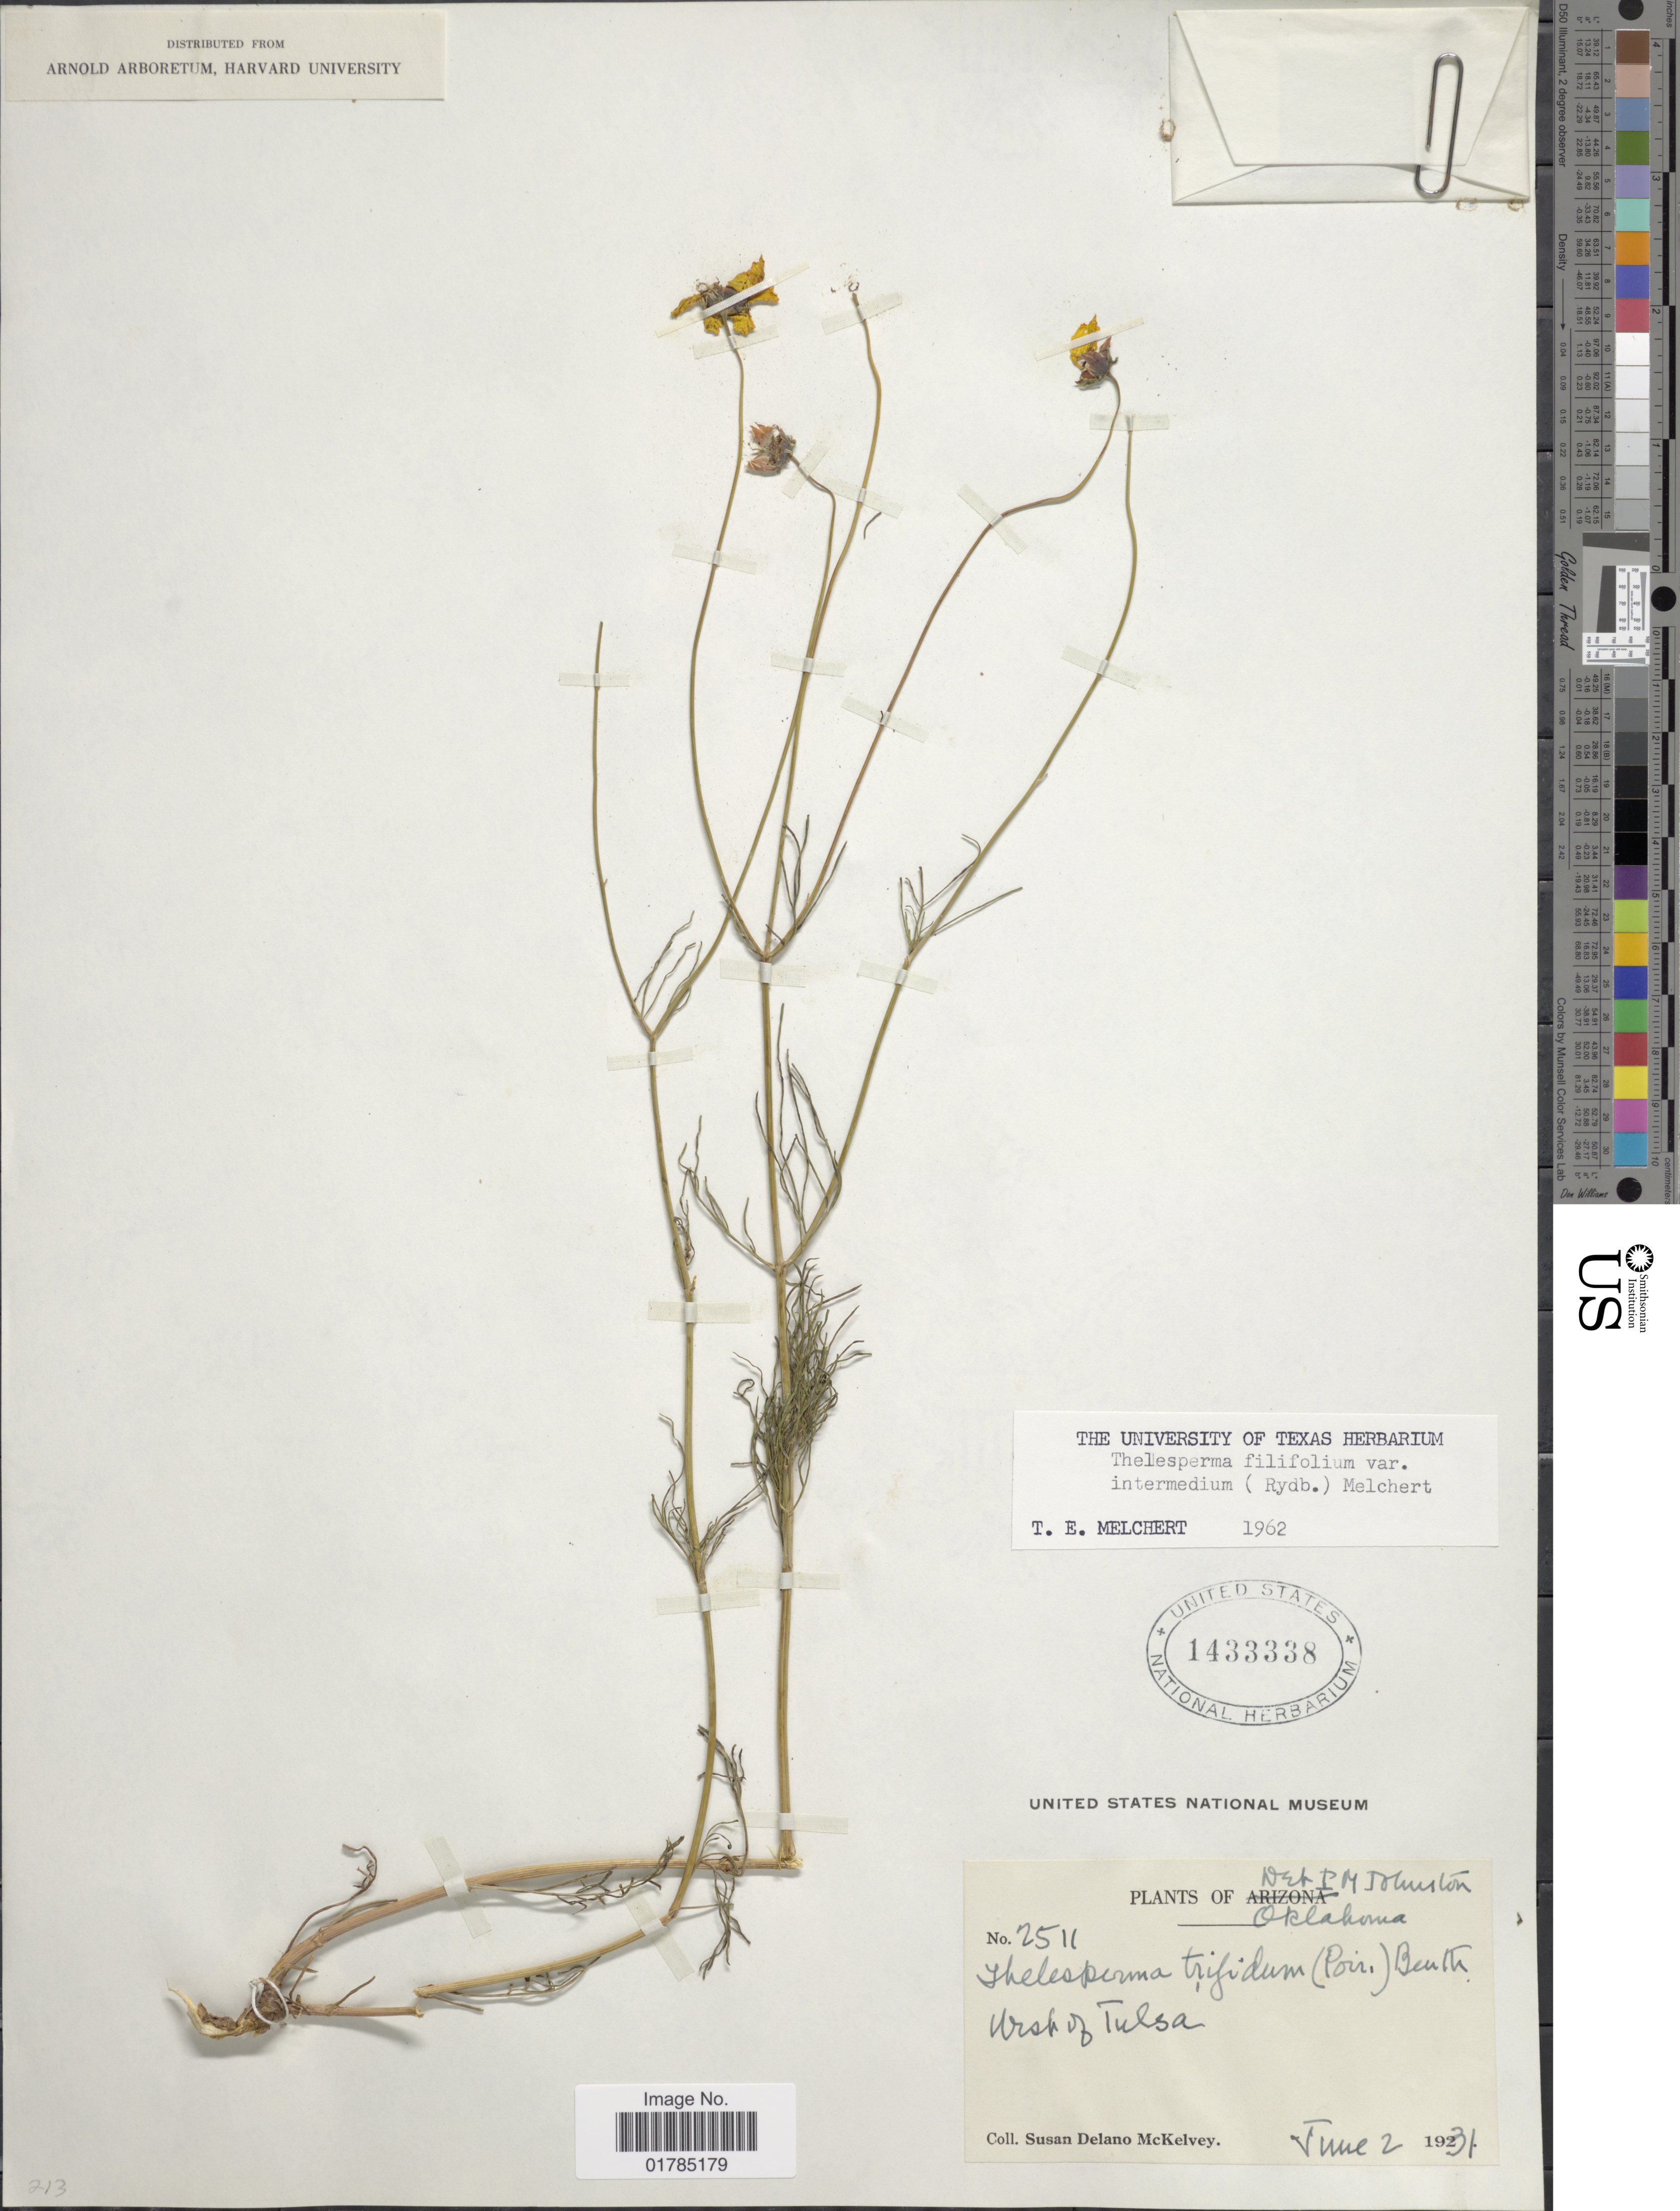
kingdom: Plantae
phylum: Tracheophyta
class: Magnoliopsida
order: Asterales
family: Asteraceae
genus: Thelesperma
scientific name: Thelesperma filifolium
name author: (Hook.) A. Gray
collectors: S. A. McKelvey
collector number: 2511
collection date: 1931-06-02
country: United States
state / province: Oklahoma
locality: West Of Tulsa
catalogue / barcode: US 1433338